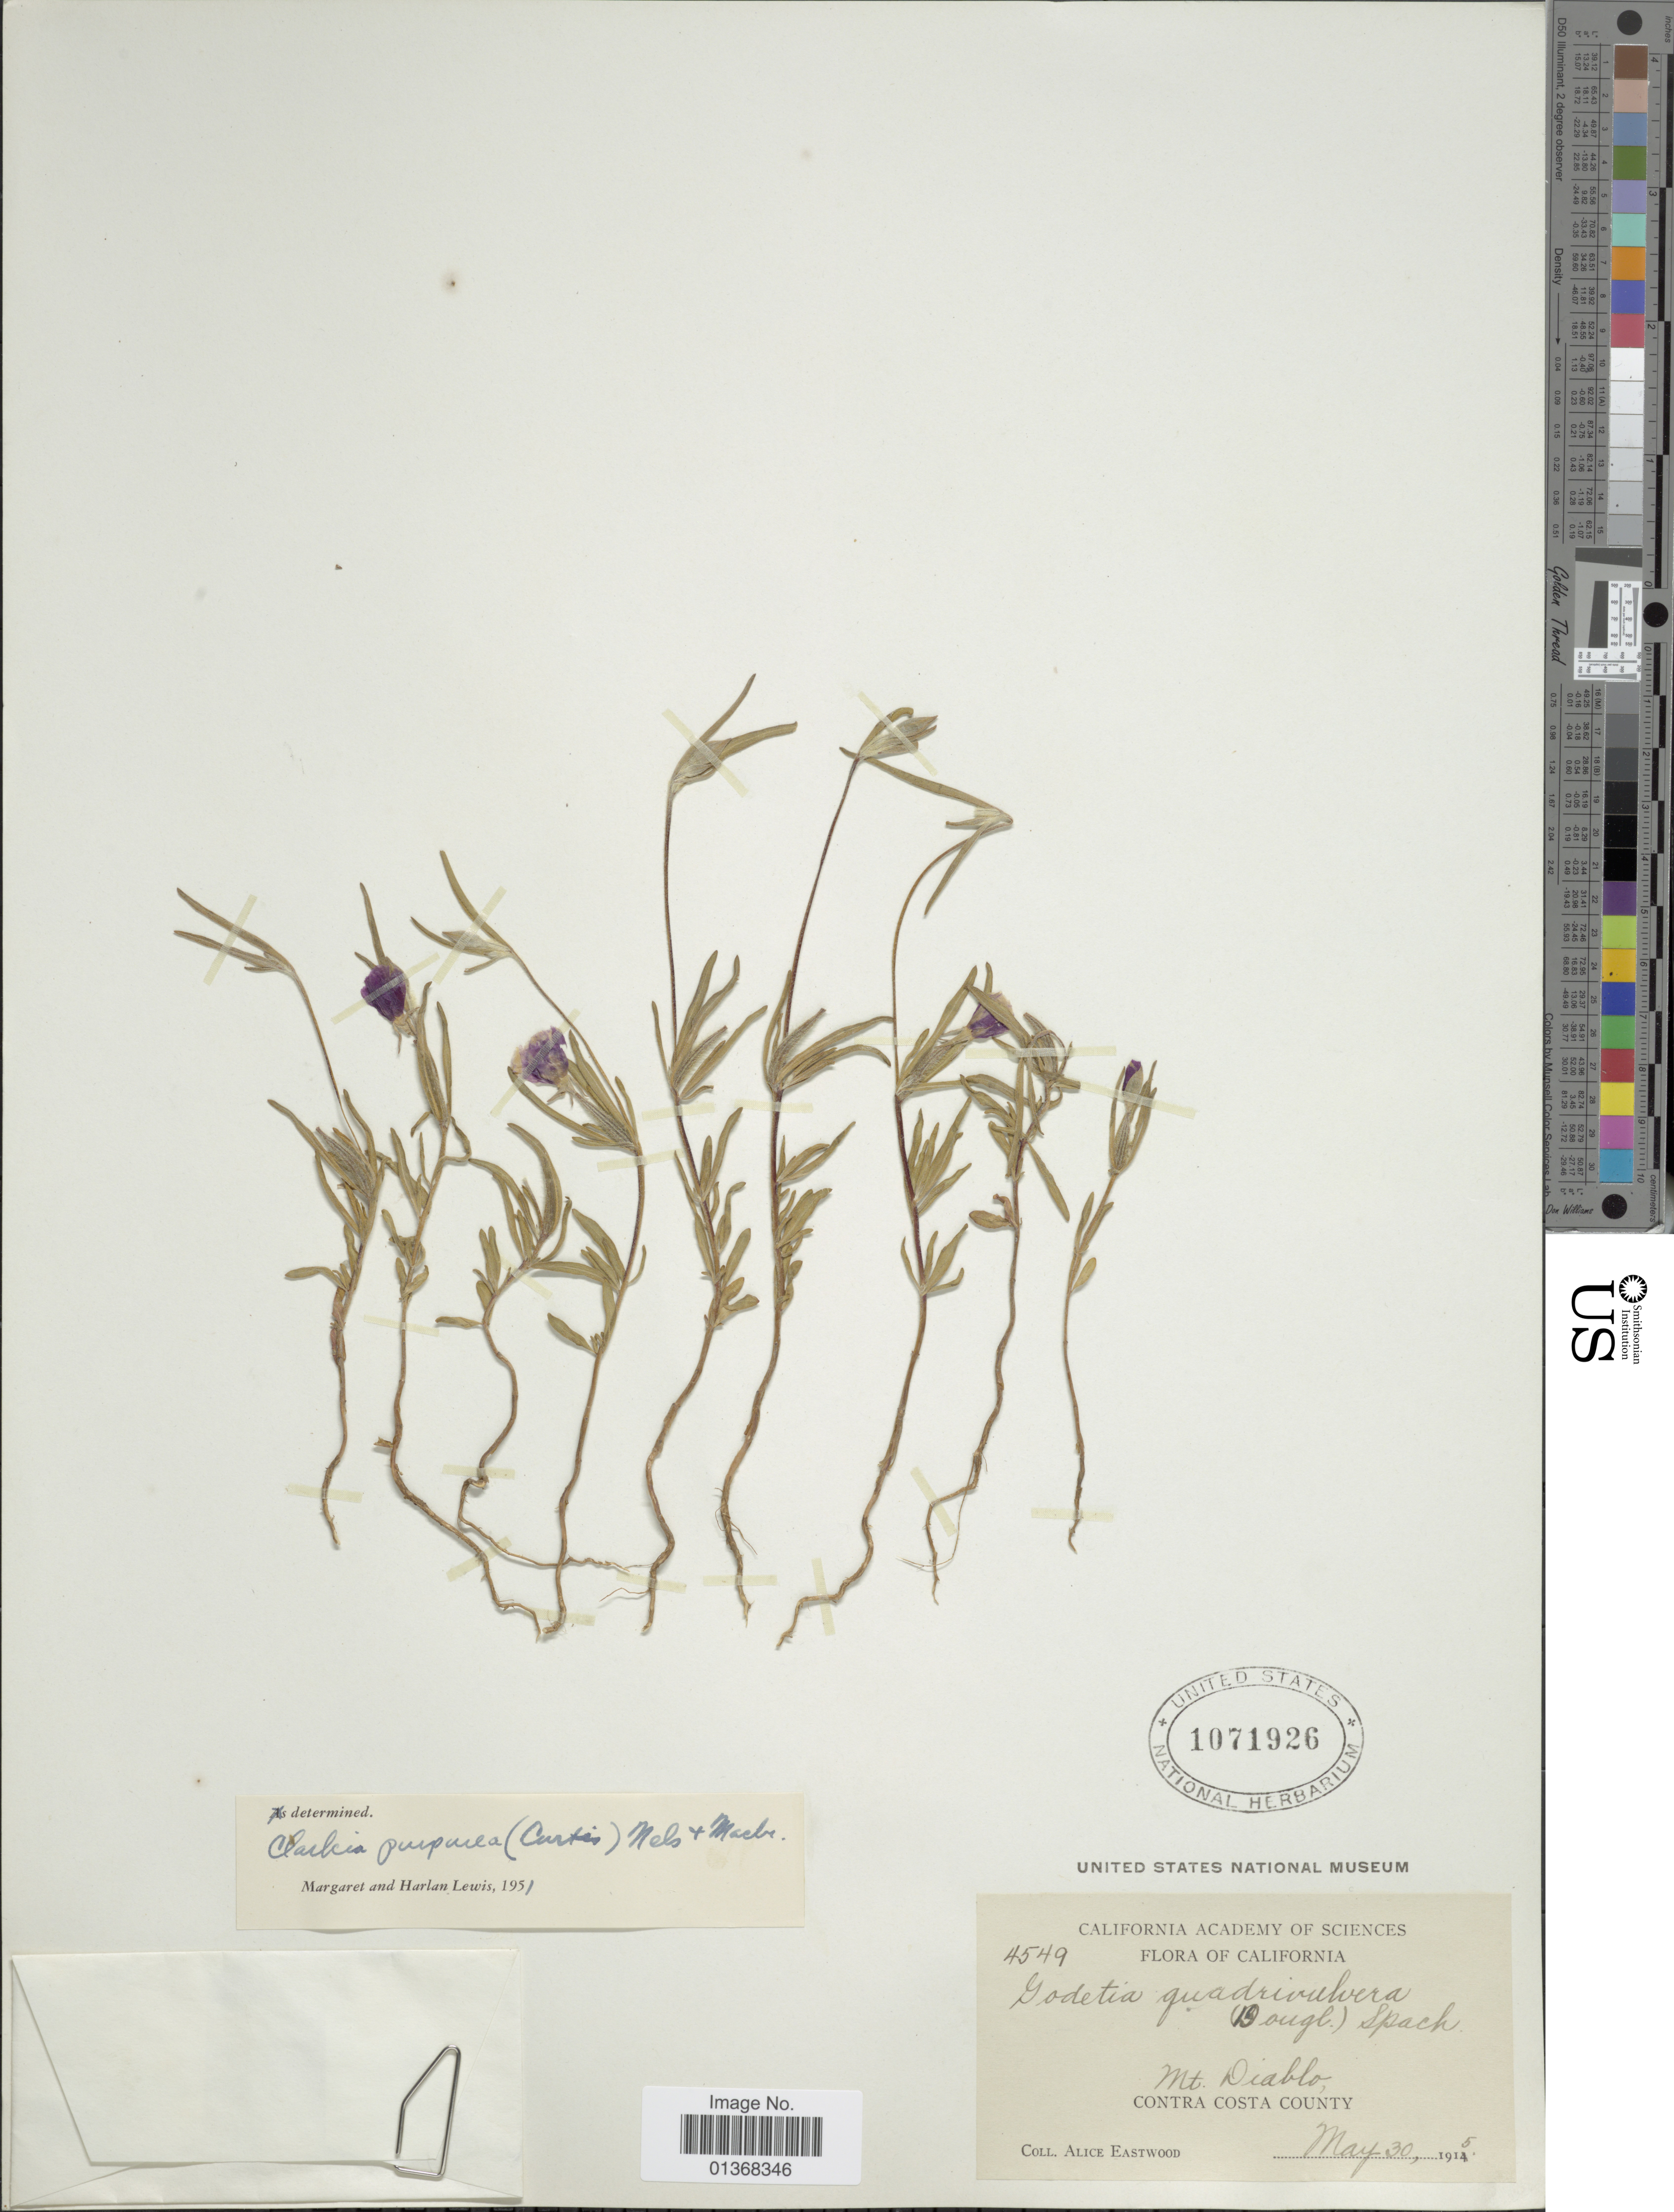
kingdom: Plantae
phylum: Tracheophyta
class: Magnoliopsida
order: Myrtales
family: Onagraceae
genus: Clarkia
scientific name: Clarkia purpurea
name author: (Curtis) A. Nelson & J.F. Macbr.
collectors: A. Eastwood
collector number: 4549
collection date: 1915-05-30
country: United States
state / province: California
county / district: Contra Costa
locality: Mt. Diablo, Contra Costa County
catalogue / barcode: US 1071926